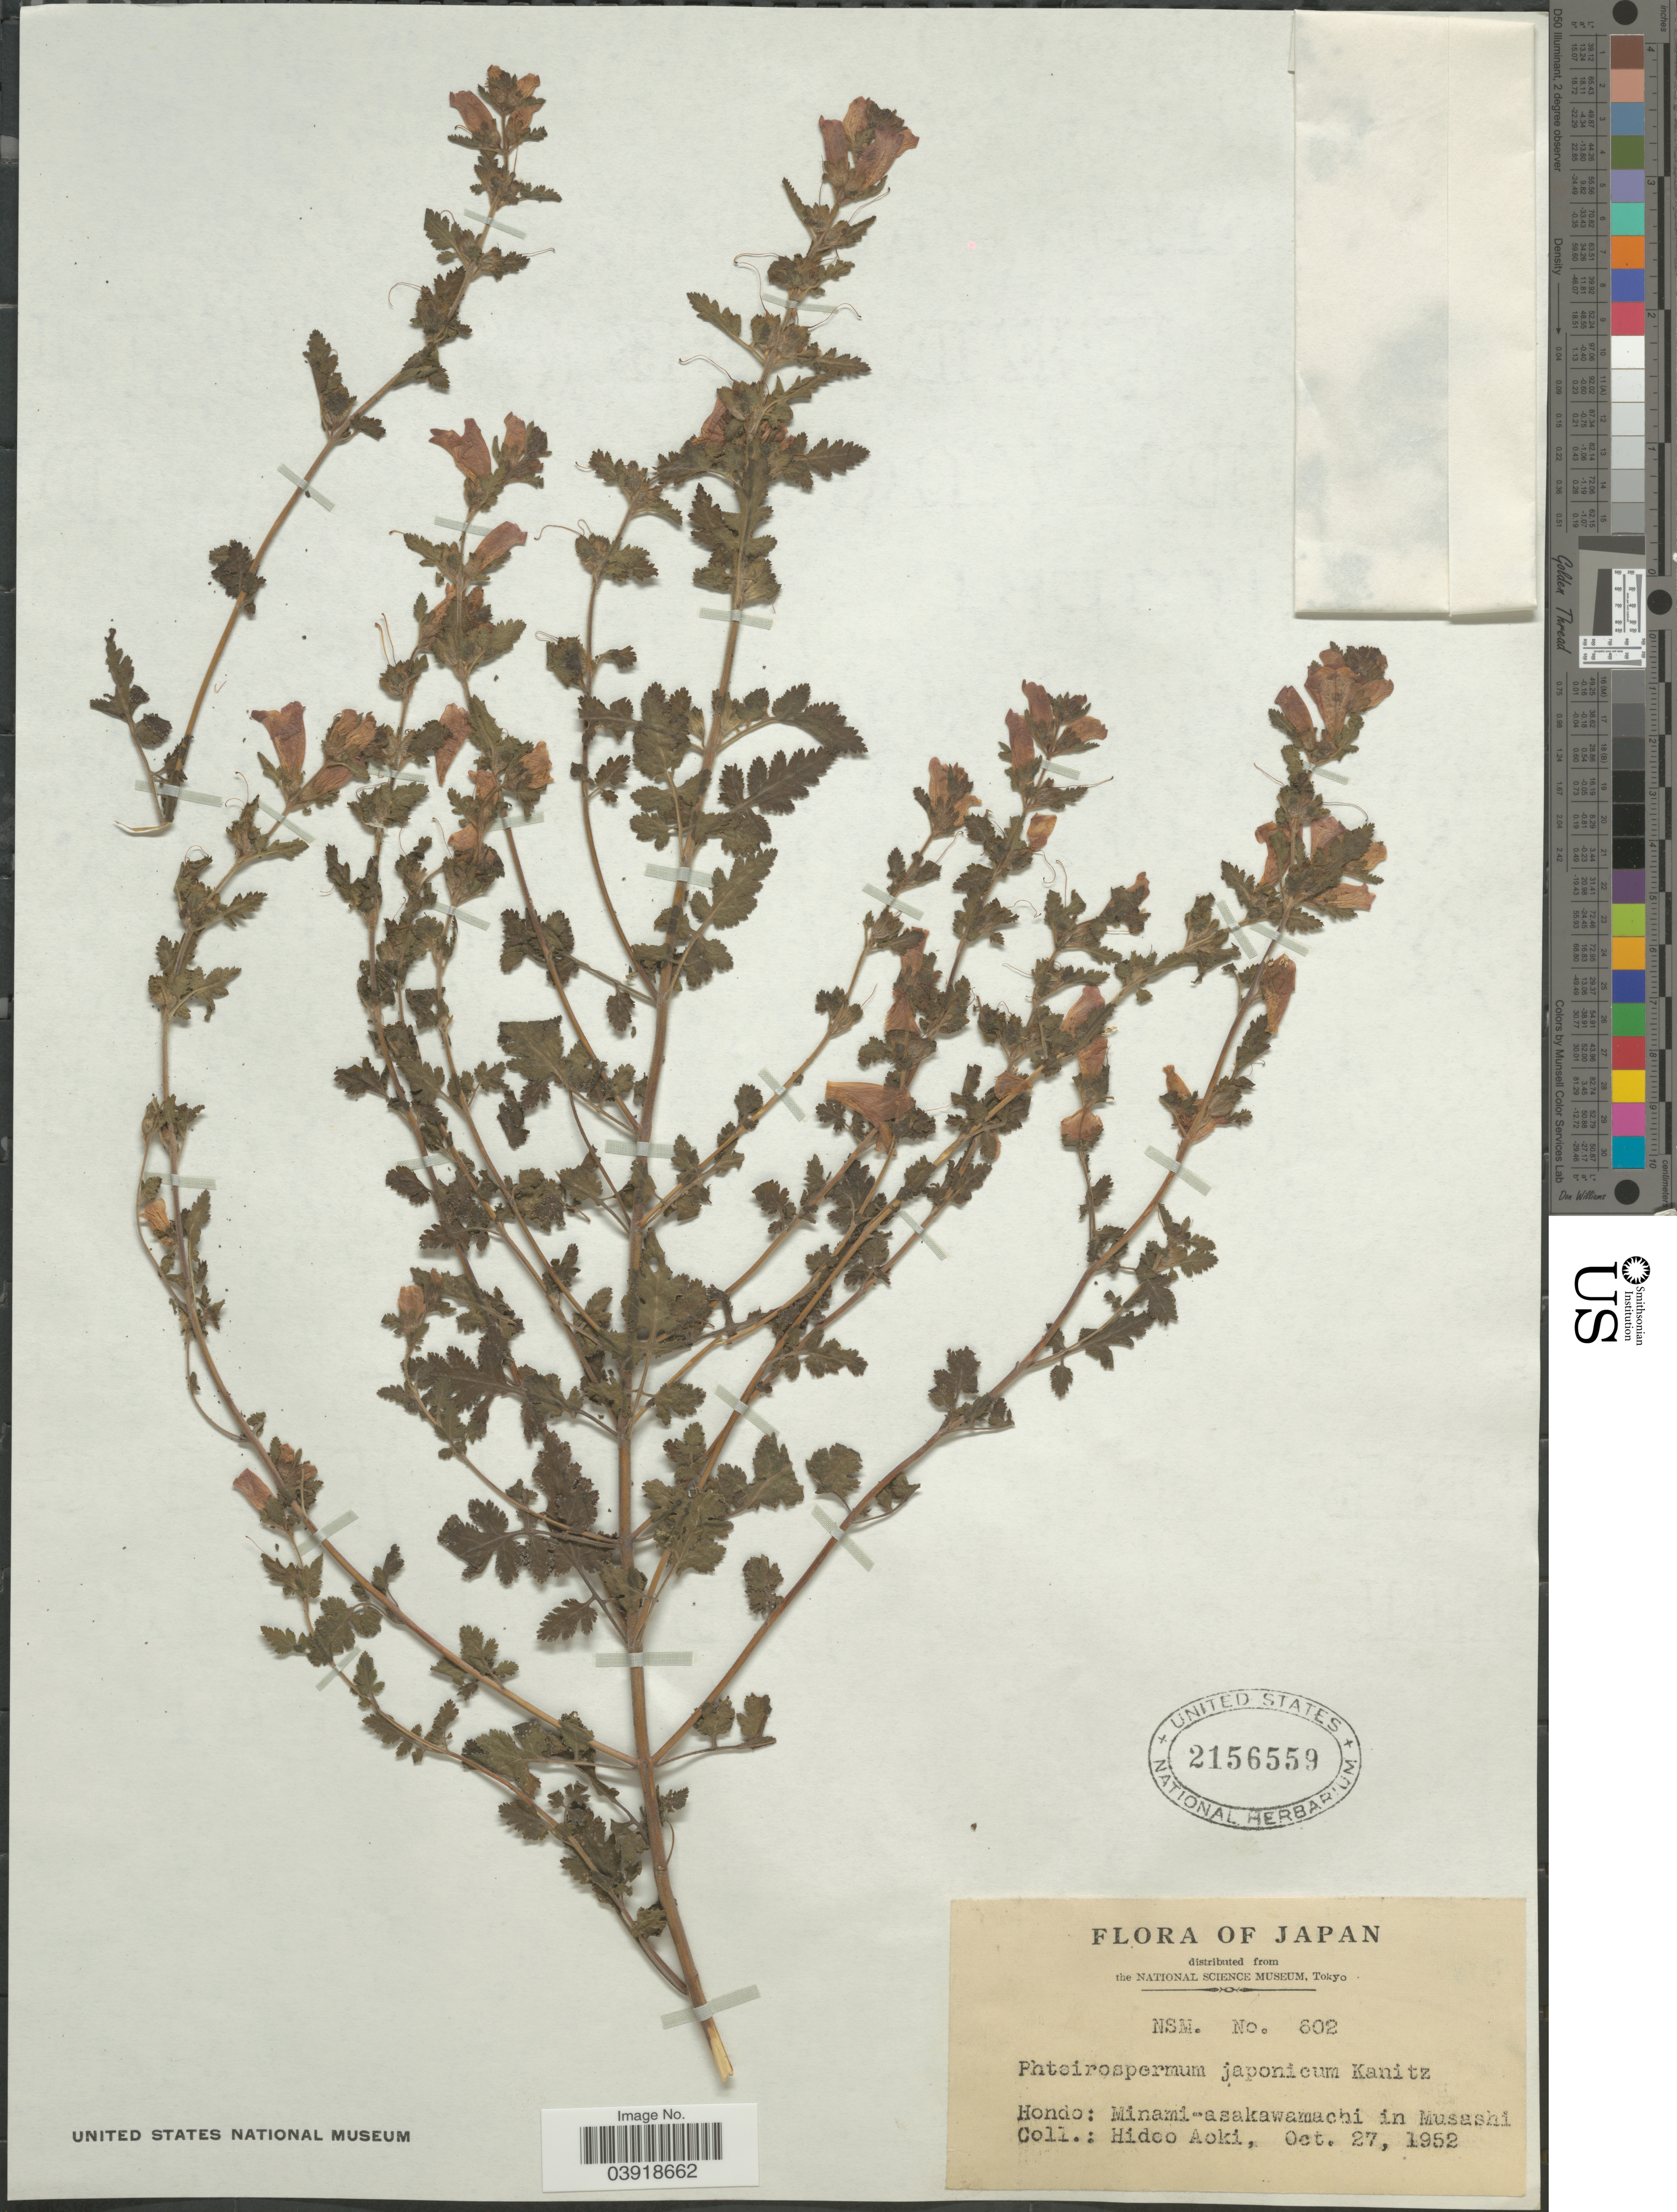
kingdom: Plantae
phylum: Tracheophyta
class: Magnoliopsida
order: Lamiales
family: Orobanchaceae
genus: Phtheirospermum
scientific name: Phtheirospermum japonicum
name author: (Thunb.) Kanitz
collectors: H. Aoki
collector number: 602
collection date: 1952-10-27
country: Japan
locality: Hondo: Minami-asakawamachi in Musashi.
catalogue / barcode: US 2156559